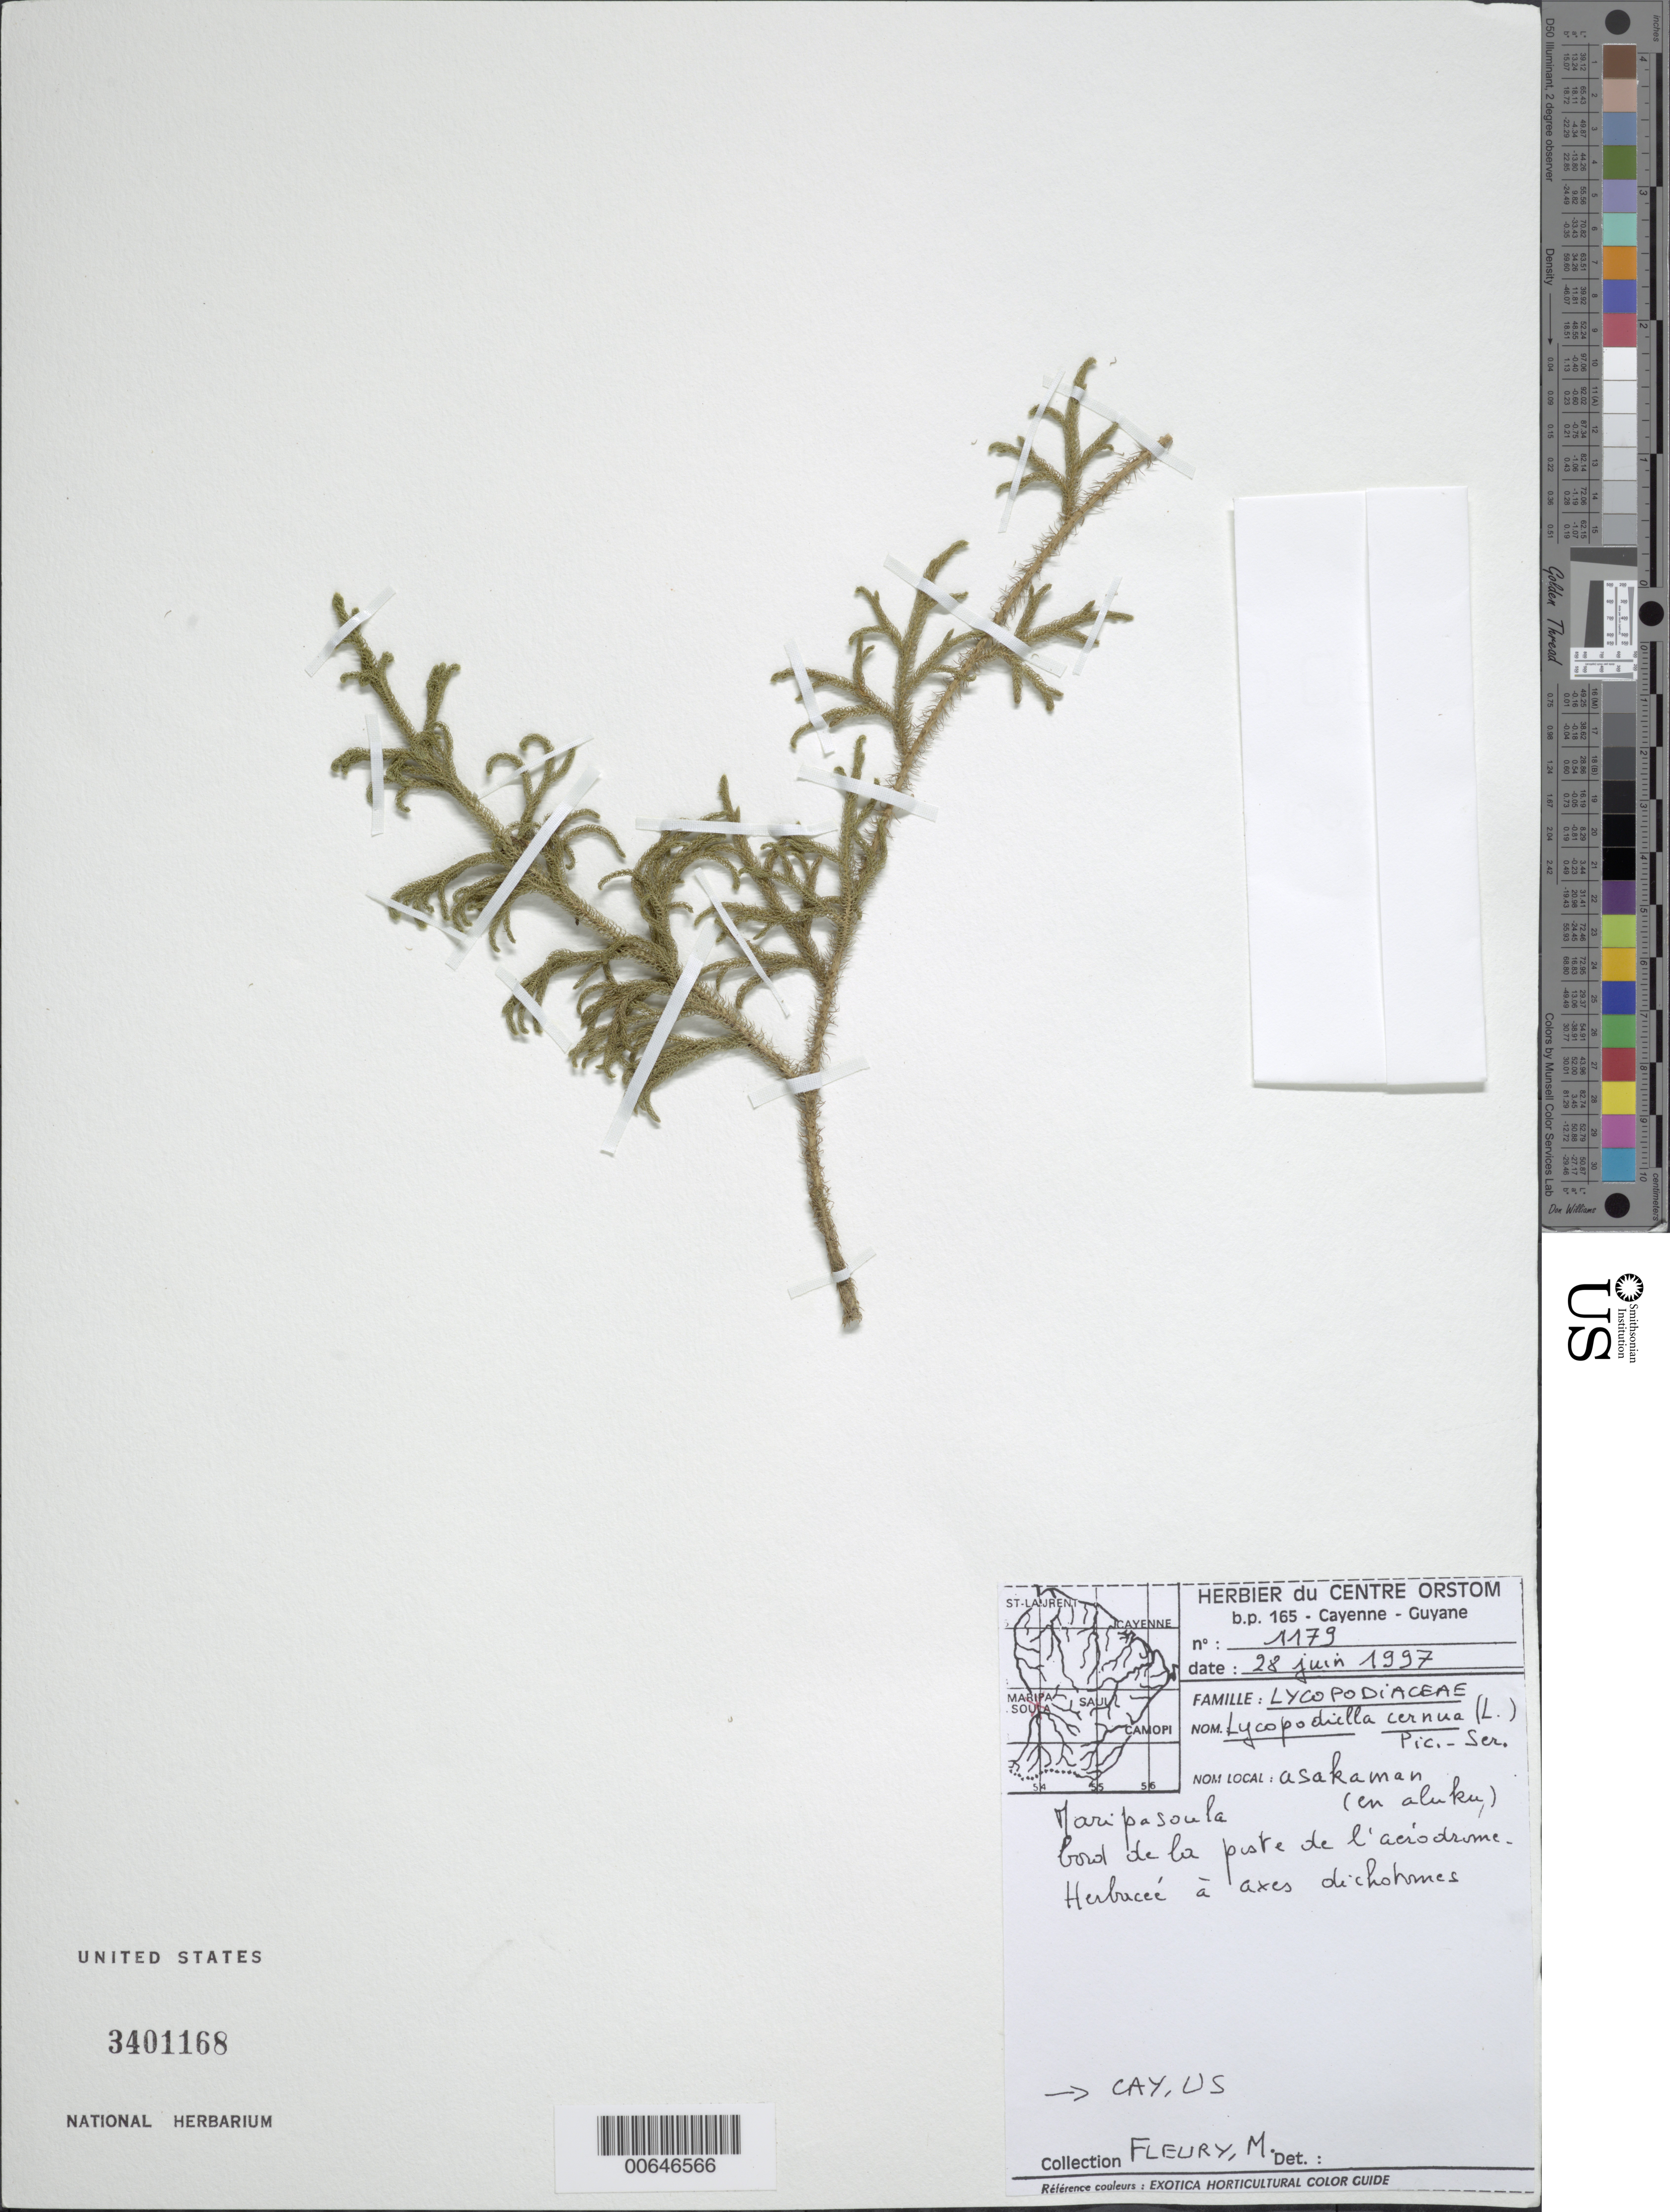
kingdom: Plantae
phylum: Tracheophyta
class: Lycopodiopsida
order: Lycopodiales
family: Lycopodiaceae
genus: Palhinhaea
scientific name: Palhinhaea cernua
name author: (L.) Vasc. & Franco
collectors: M. Fleury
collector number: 1179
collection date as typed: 28-Jun-97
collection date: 1997-06-28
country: French Guiana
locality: Maripasoula, bord de la piste de l'aerodrome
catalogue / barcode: US 3401168